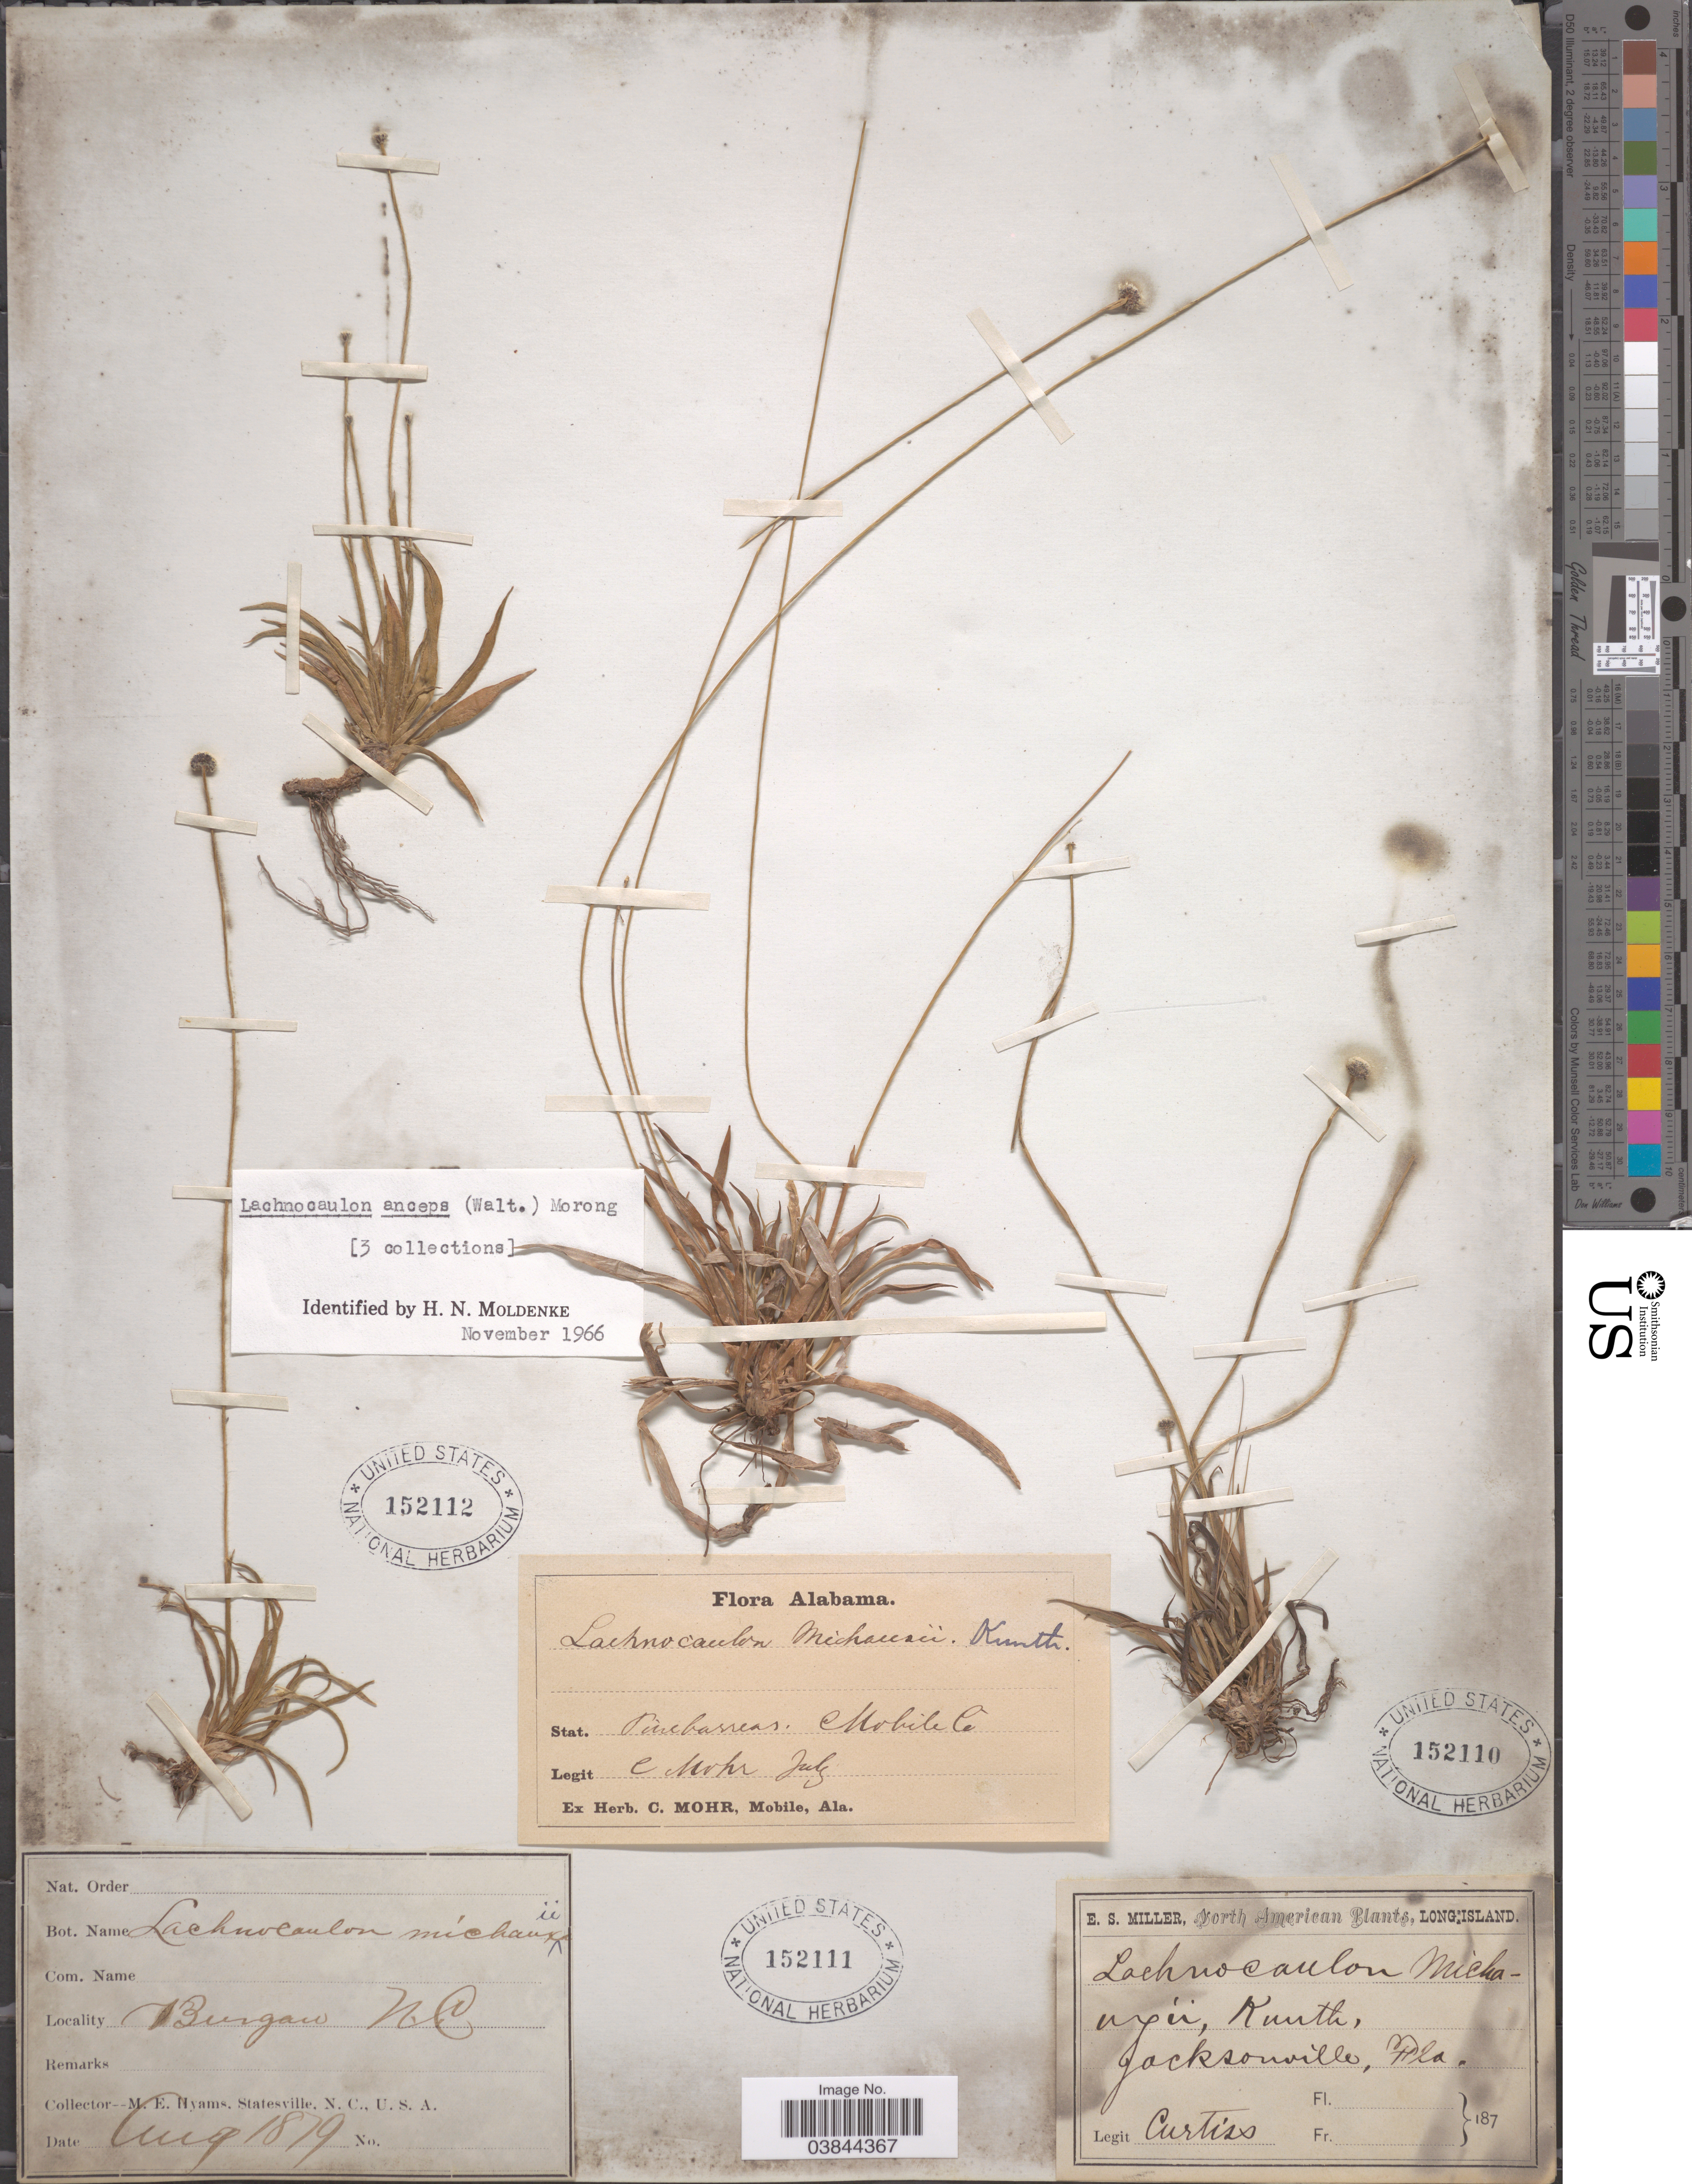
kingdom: Plantae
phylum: Tracheophyta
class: Liliopsida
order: Poales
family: Eriocaulaceae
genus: Lachnocaulon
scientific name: Lachnocaulon michauxii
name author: Kunth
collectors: ex herb. C. Mohr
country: United States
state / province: Alabama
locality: Stat. Pinibarreas. Mobile Co.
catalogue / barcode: US 152112-3